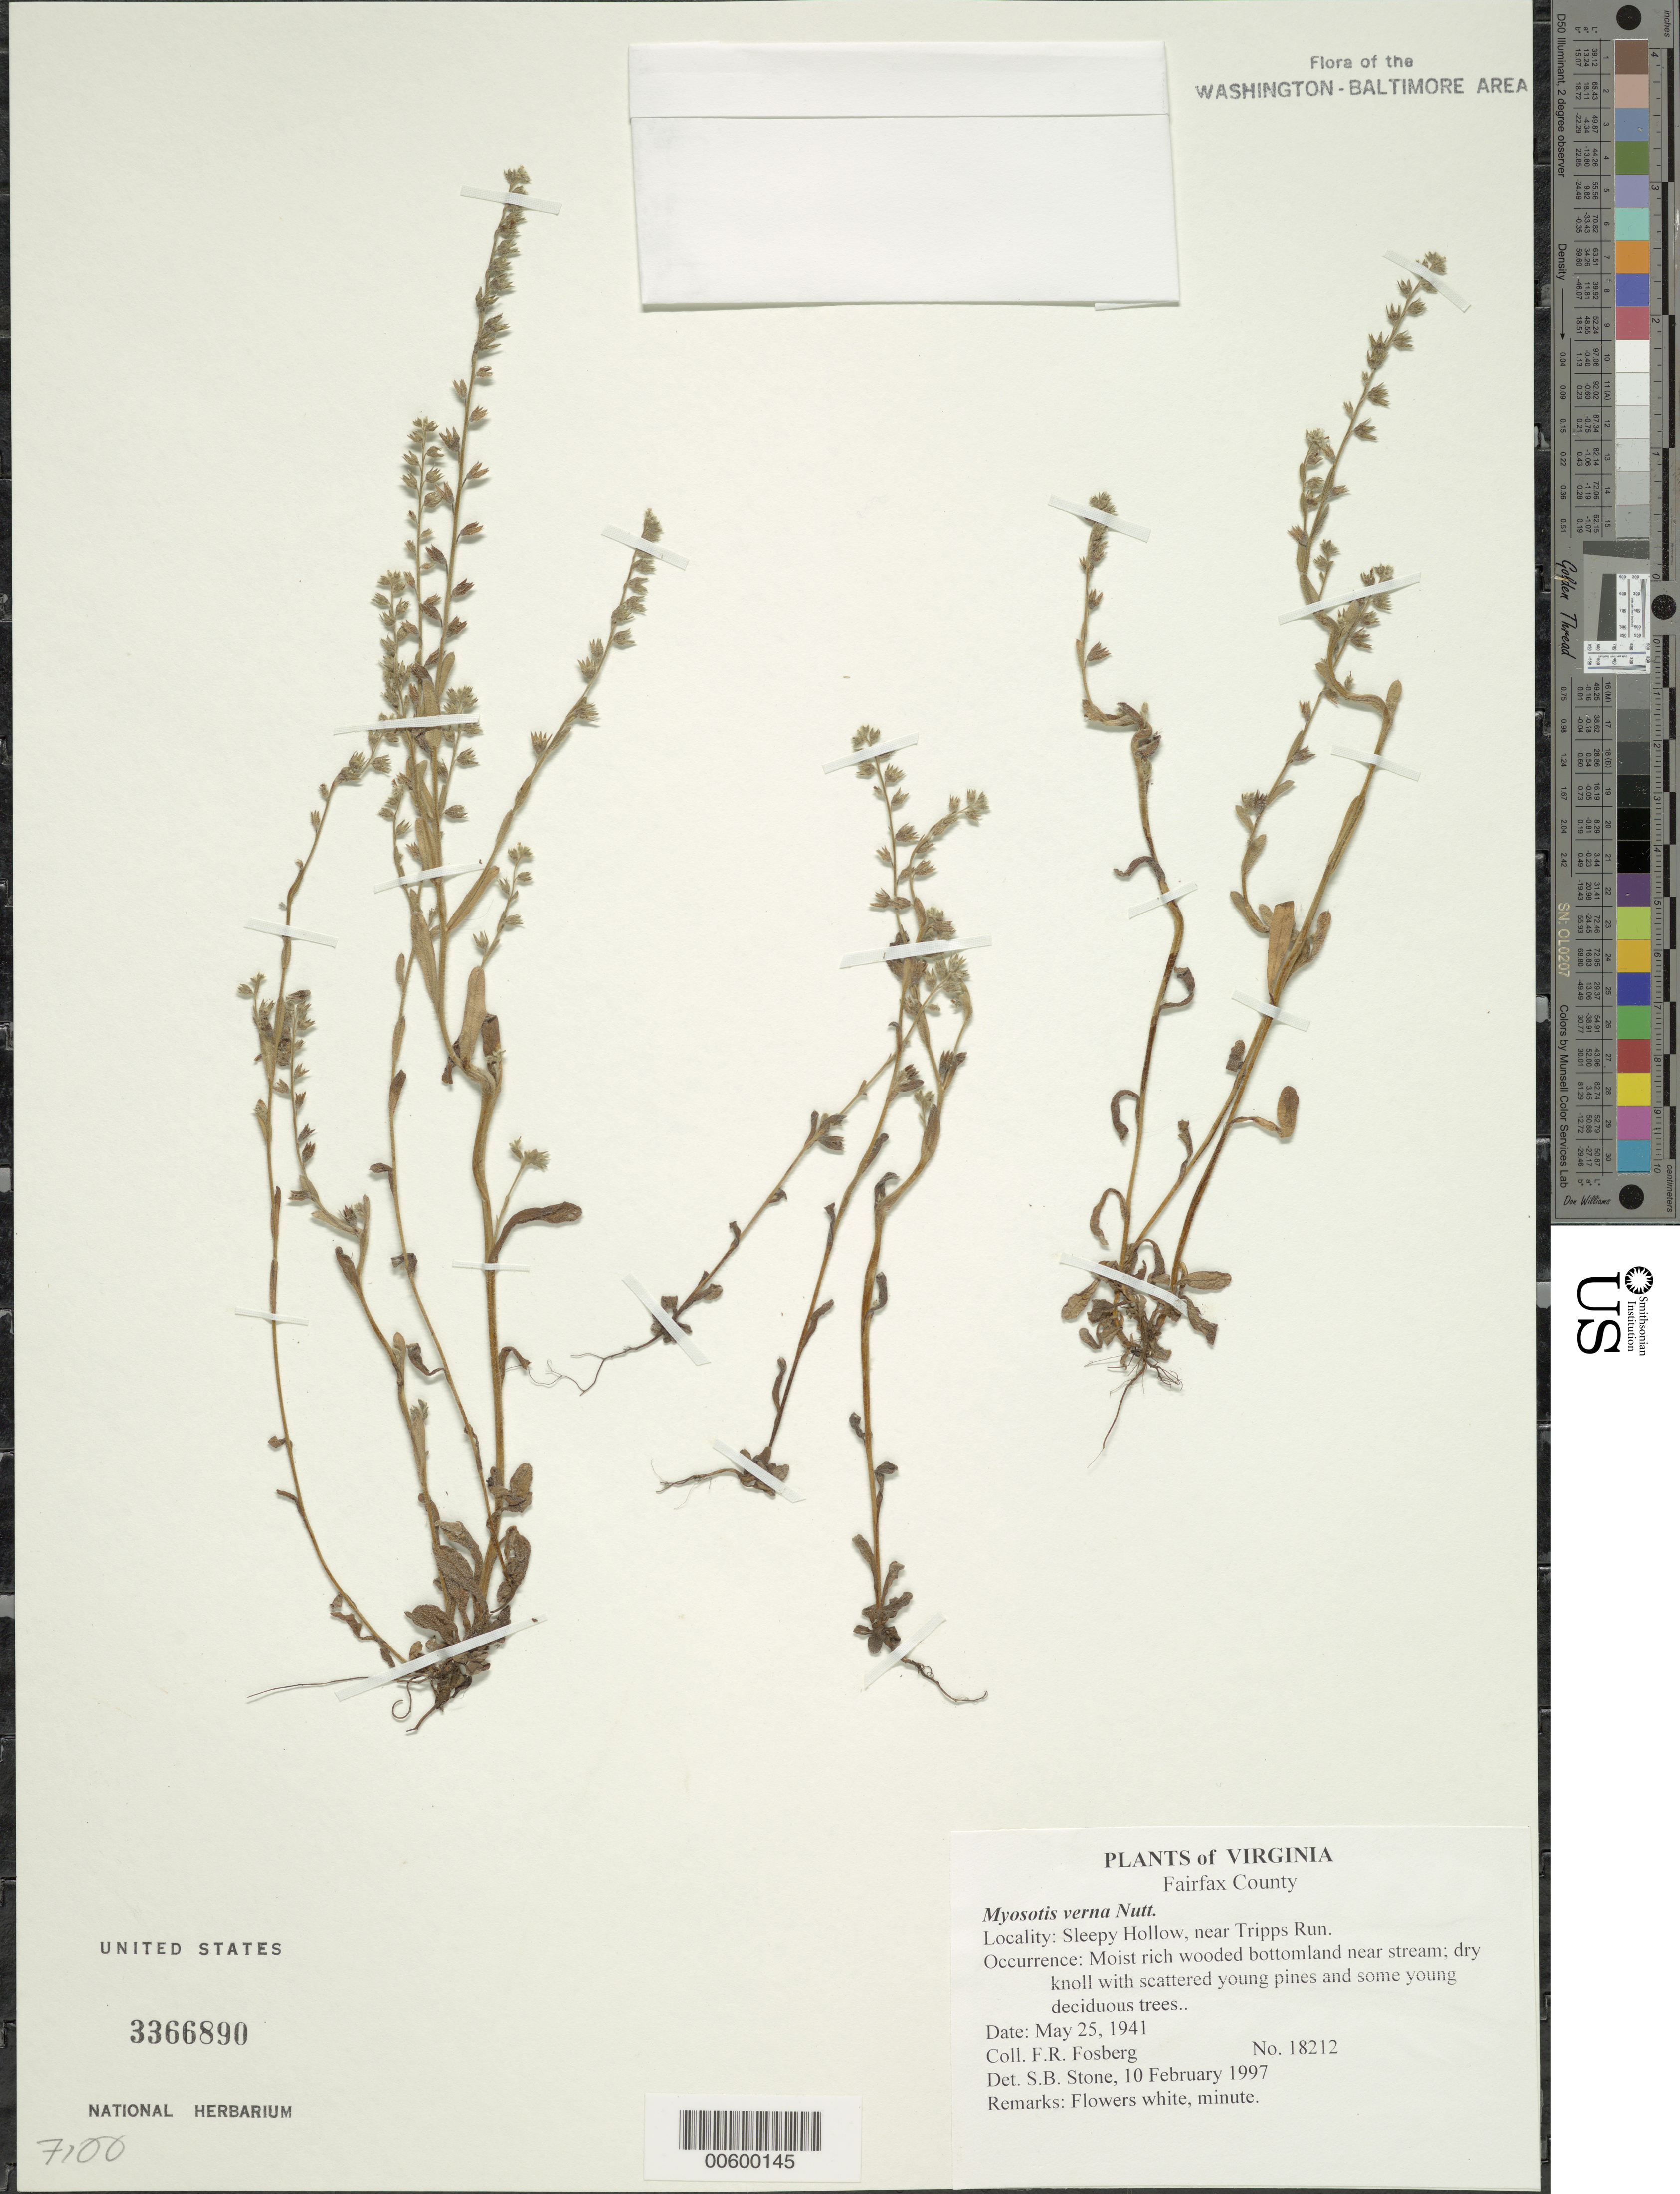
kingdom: Plantae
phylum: Tracheophyta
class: Magnoliopsida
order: Boraginales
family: Boraginaceae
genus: Myosotis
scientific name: Myosotis verna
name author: Nutt.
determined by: Stone, S. B.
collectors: F. R. Fosberg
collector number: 18212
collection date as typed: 25 May 1941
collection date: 1941-05-25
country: United States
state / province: Virginia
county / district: Fairfax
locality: Sleepy Hollow, near Tripps Run.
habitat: Moist rich wooded bottomland near stream; dry knoll with scattered young pines and some young deciduous trees..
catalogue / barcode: US 3366890